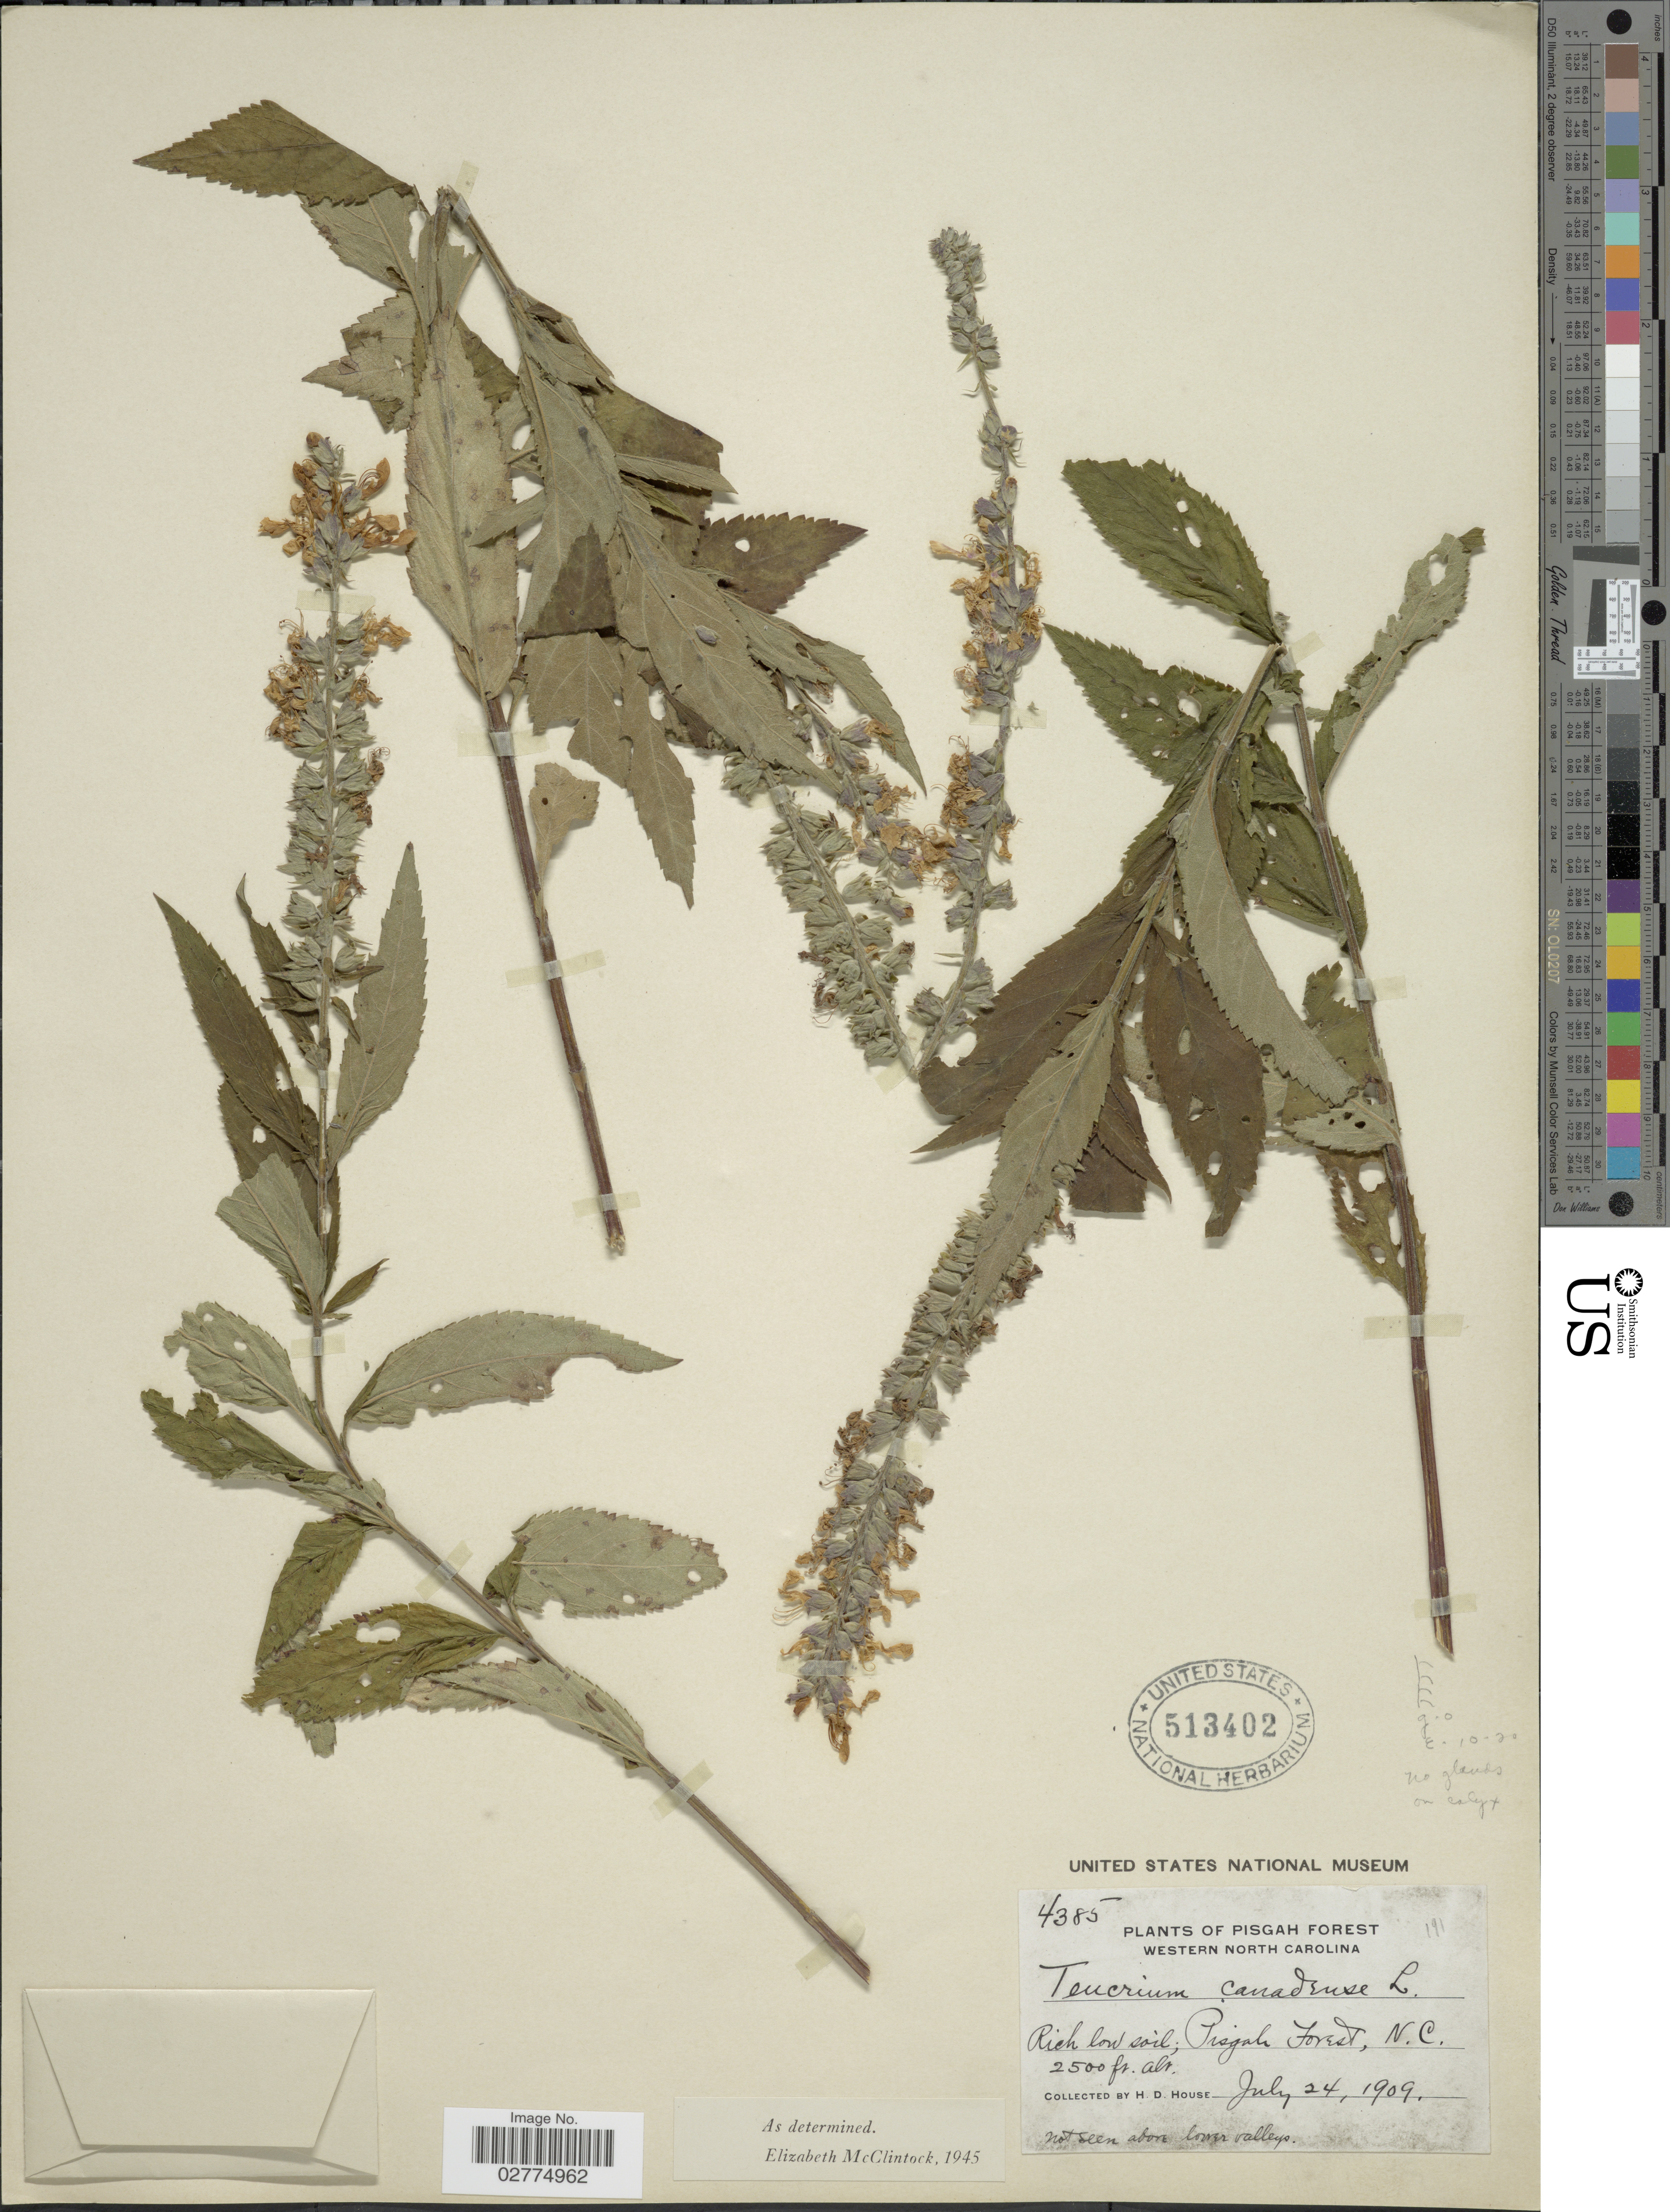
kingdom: Plantae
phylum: Tracheophyta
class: Magnoliopsida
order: Lamiales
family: Lamiaceae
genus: Teucrium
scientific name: Teucrium canadense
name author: L.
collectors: H. D. House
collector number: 4385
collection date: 1909-07-24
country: United States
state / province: North Carolina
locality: Pisgah Forest. Western North Carolina.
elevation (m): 762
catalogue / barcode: US 513402